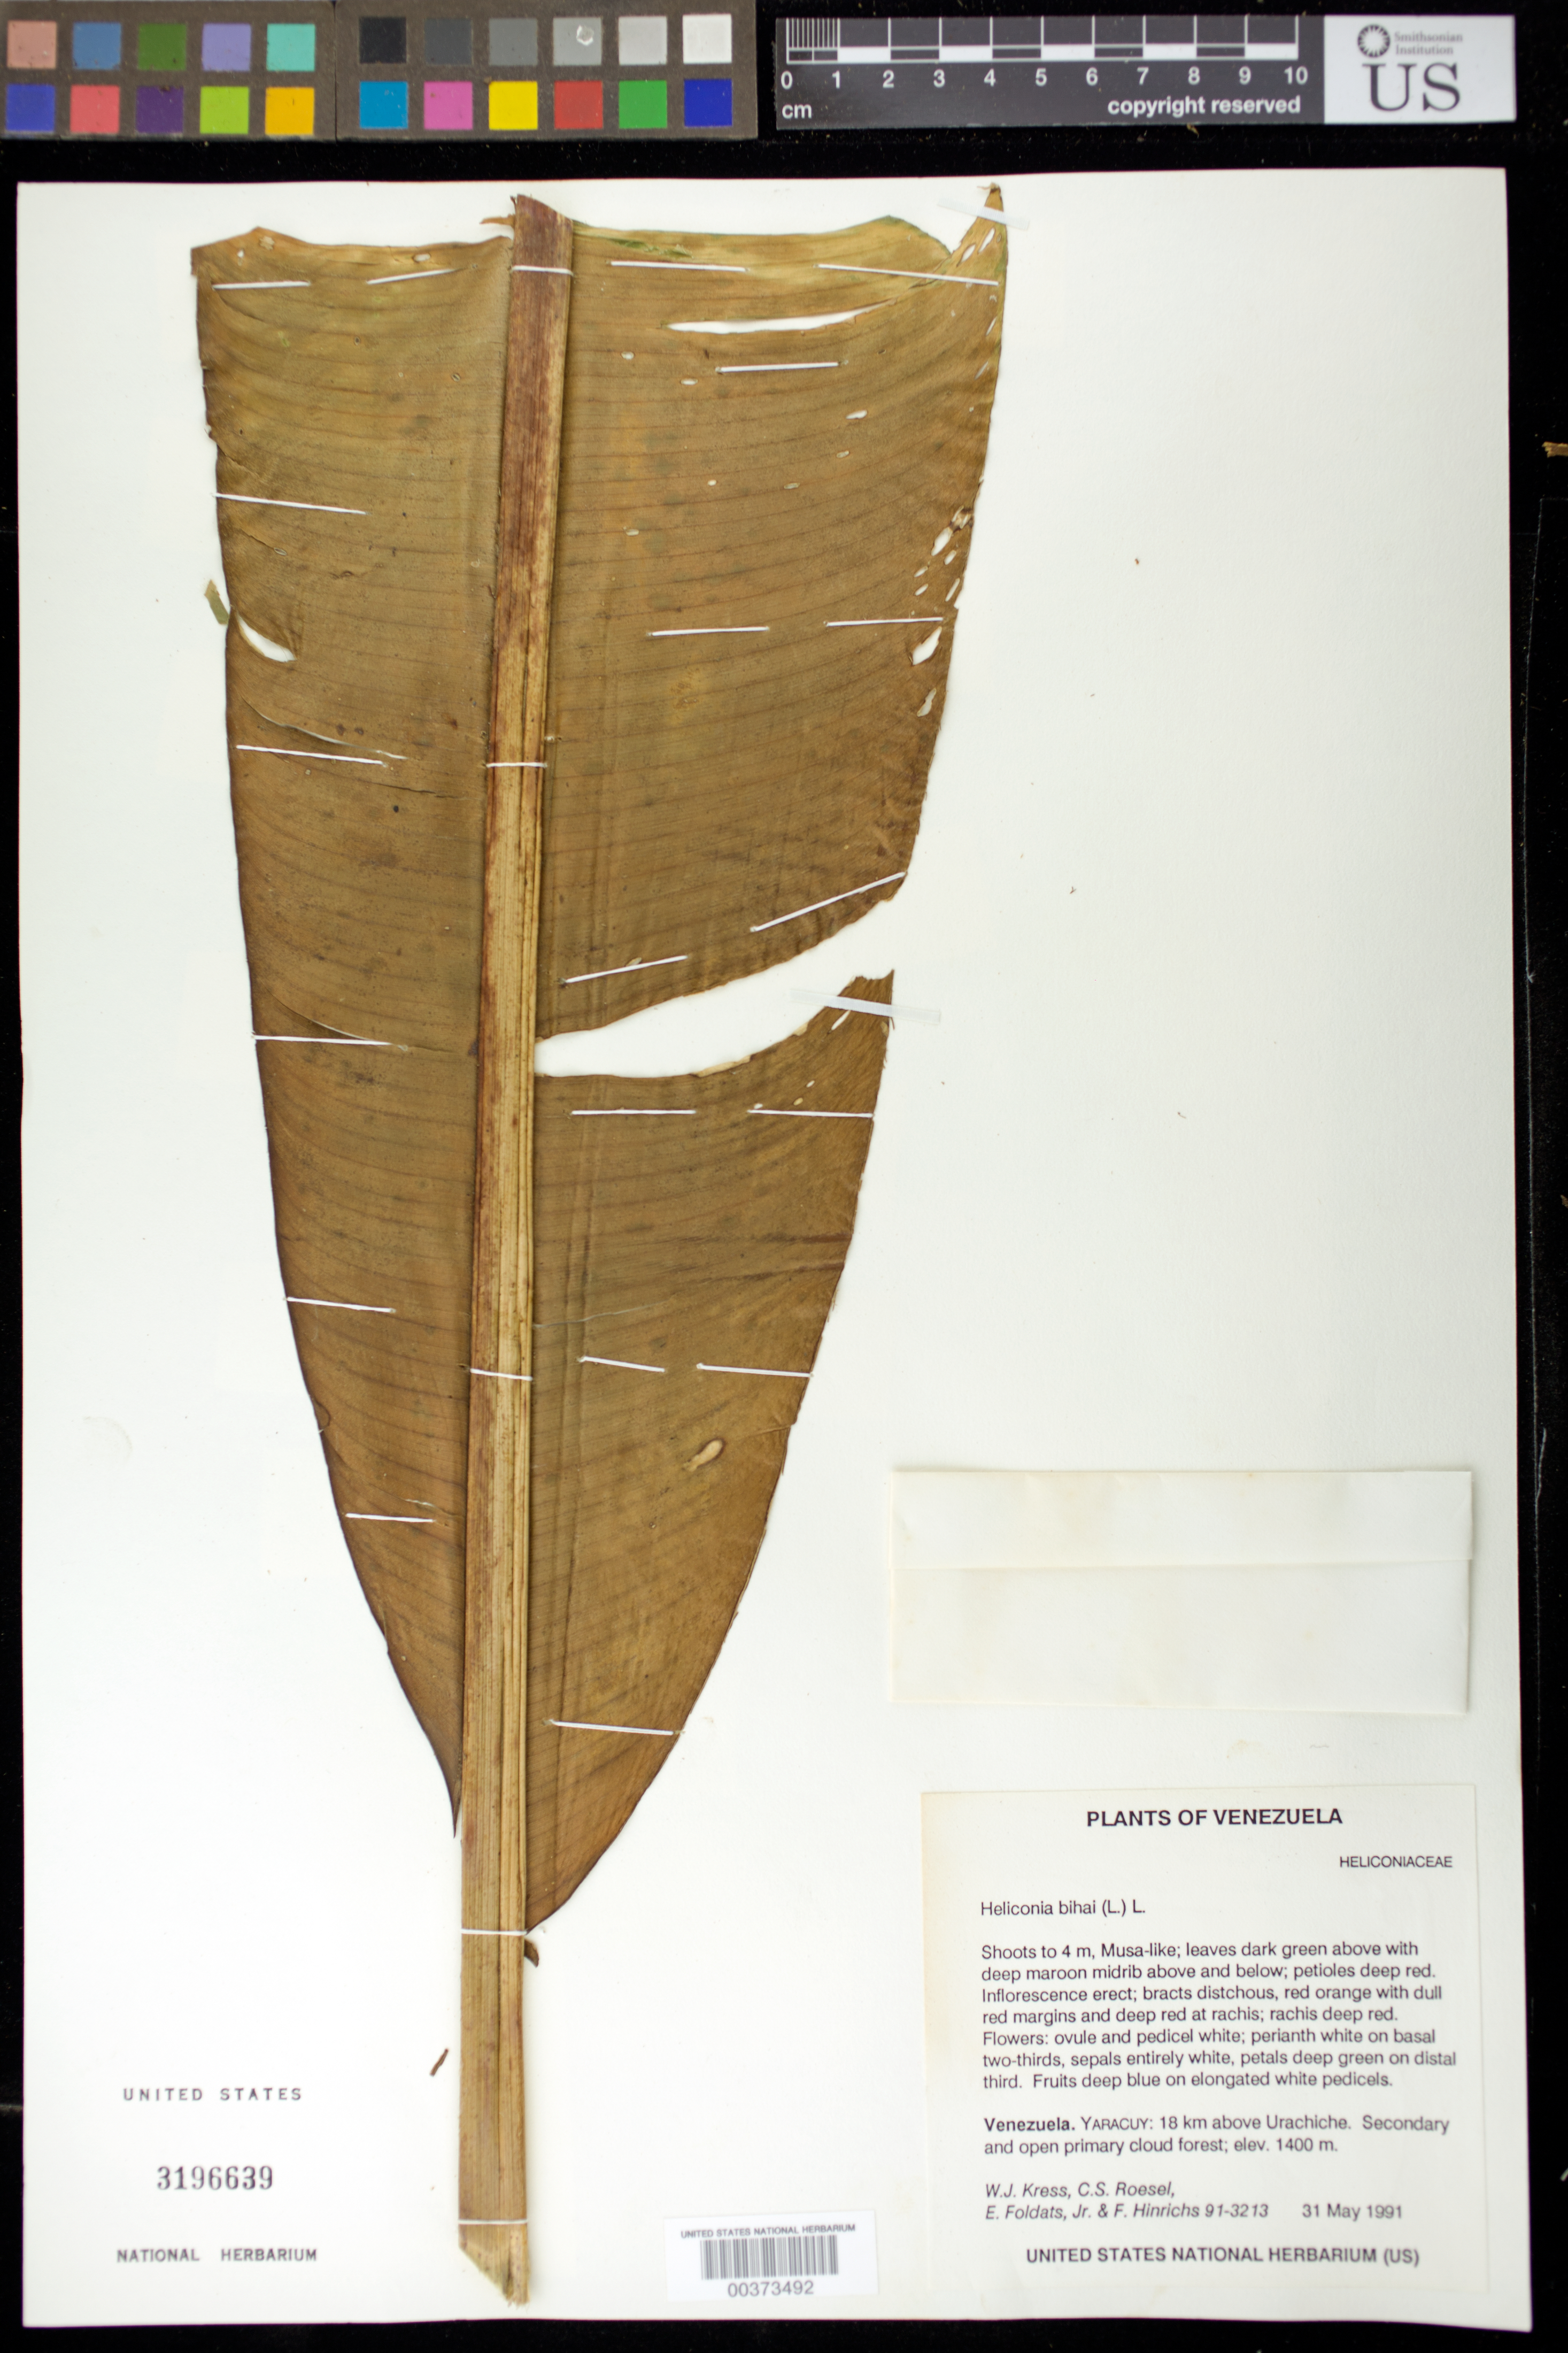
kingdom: Plantae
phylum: Tracheophyta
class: Liliopsida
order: Zingiberales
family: Heliconiaceae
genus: Heliconia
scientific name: Heliconia bihai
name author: (L.) L.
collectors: W. J. Kress, C. S. Roesel, E. Foldats & F. Hinrichs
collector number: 91-3213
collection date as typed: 31 May 1991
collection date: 1991-05-31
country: Venezuela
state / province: Yaracuy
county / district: Urachiche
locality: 18 km above Urachiche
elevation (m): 1400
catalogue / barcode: US 3196639